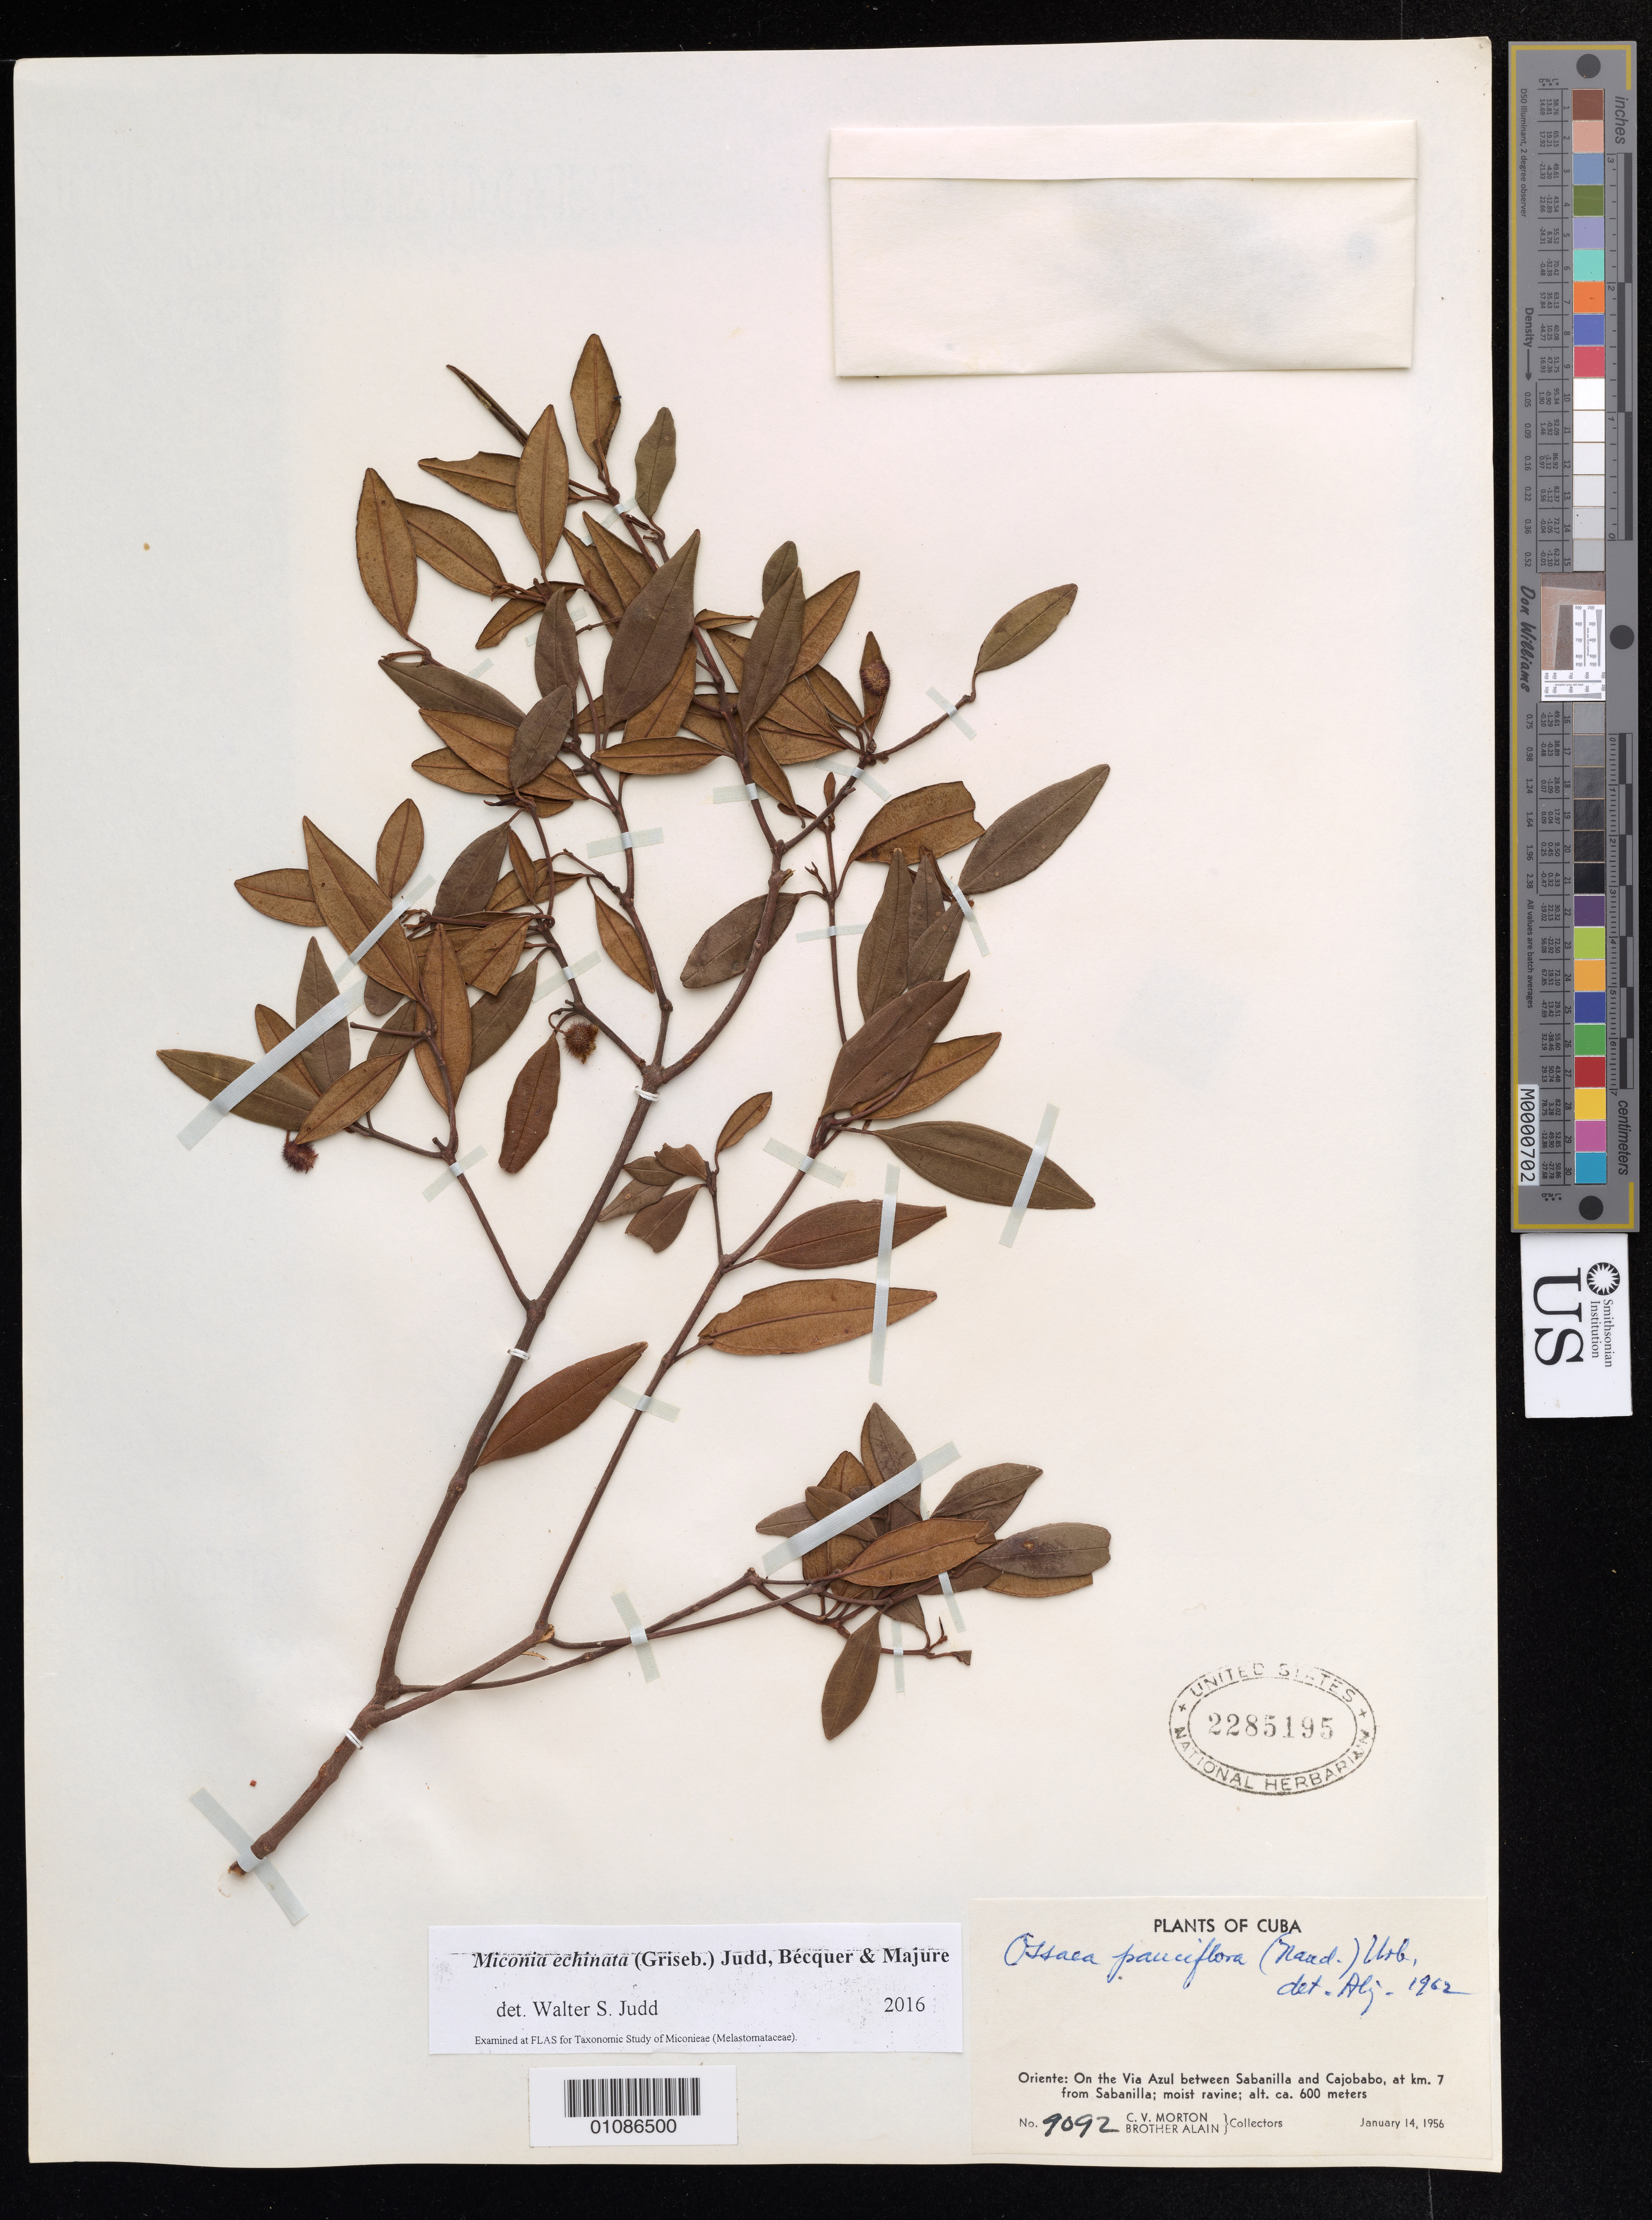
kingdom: Plantae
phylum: Tracheophyta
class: Magnoliopsida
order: Myrtales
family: Melastomataceae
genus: Miconia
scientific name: Miconia echinata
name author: (Griseb.) Judd et al.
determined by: Judd, Walter S.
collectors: C. V. Morton & A. H. Liogier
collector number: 9092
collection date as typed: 14 Jan 1956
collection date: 1956-01-14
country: Cuba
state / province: Oriente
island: Cuba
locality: On the Via Azul between Sabanilla and Cajobabo, at 7km from Sabanilla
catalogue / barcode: US 2285195